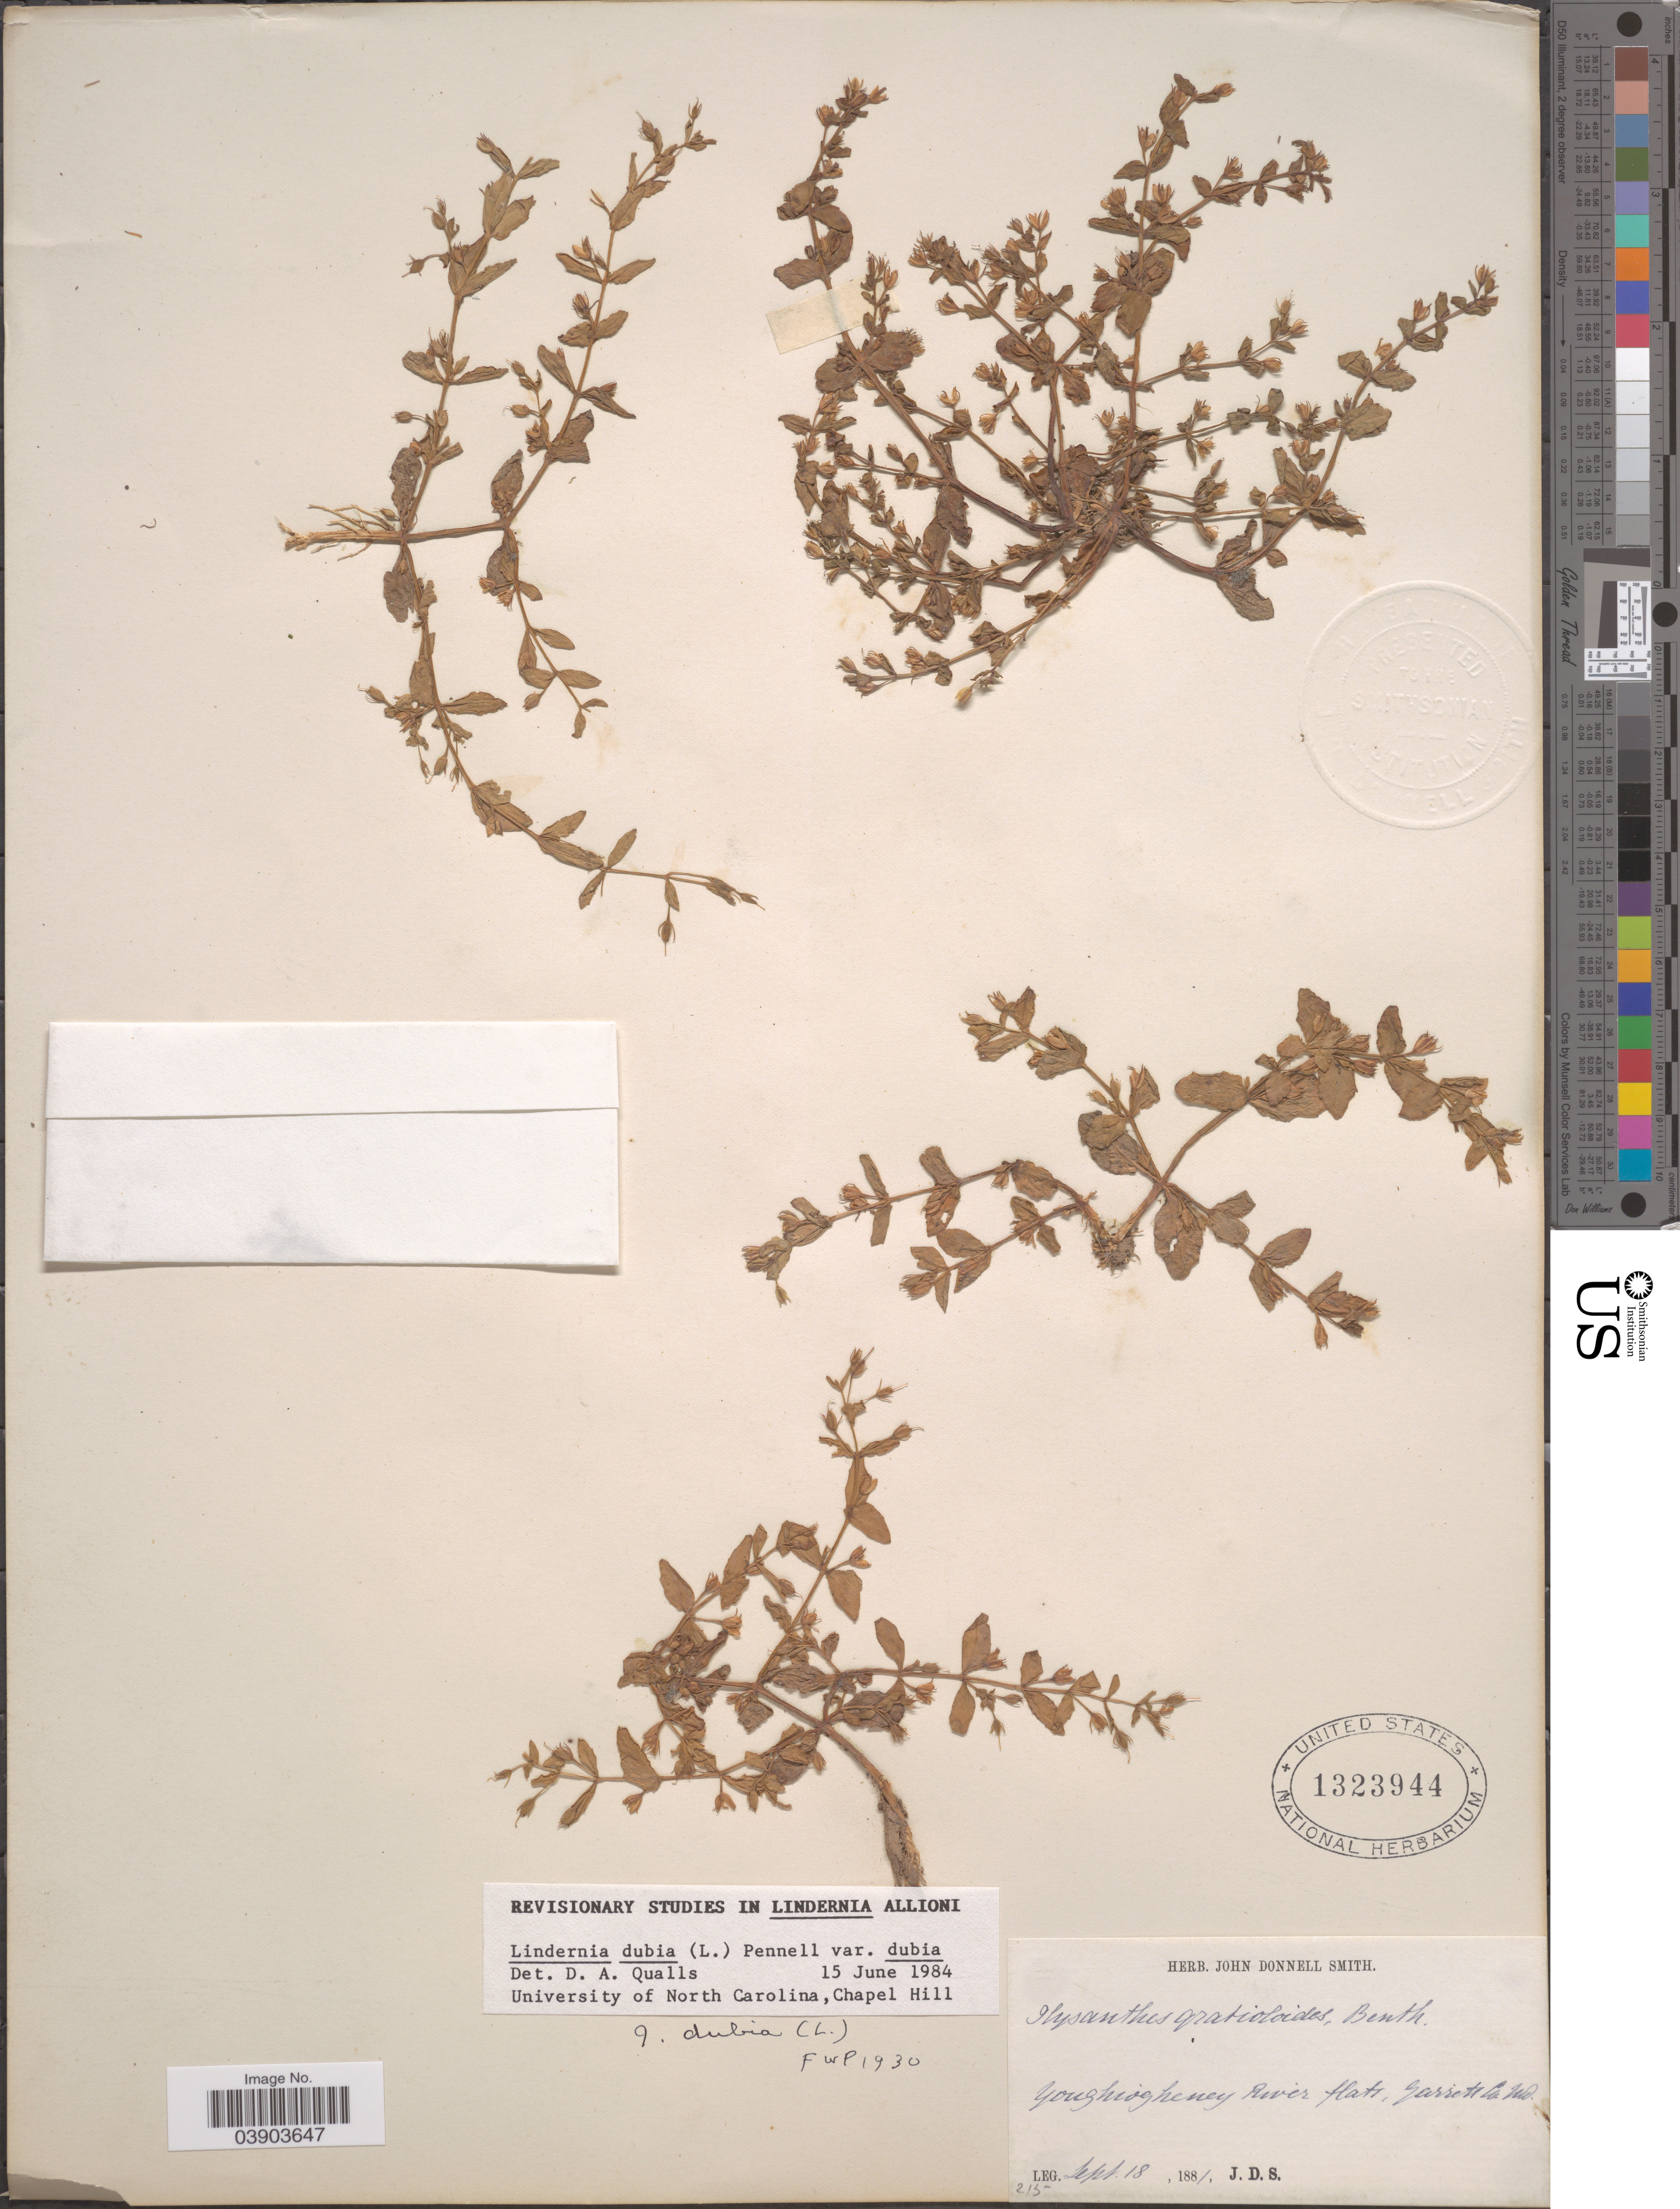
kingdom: Plantae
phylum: Tracheophyta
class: Magnoliopsida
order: Lamiales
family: Linderniaceae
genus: Lindernia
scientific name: Lindernia dubia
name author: (L.) Pennell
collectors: J. Donnell Smith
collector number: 215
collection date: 1881-09-18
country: United States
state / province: Maryland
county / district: Garrett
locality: Youghiogheney River flats, Garrett Co.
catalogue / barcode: US 1323944